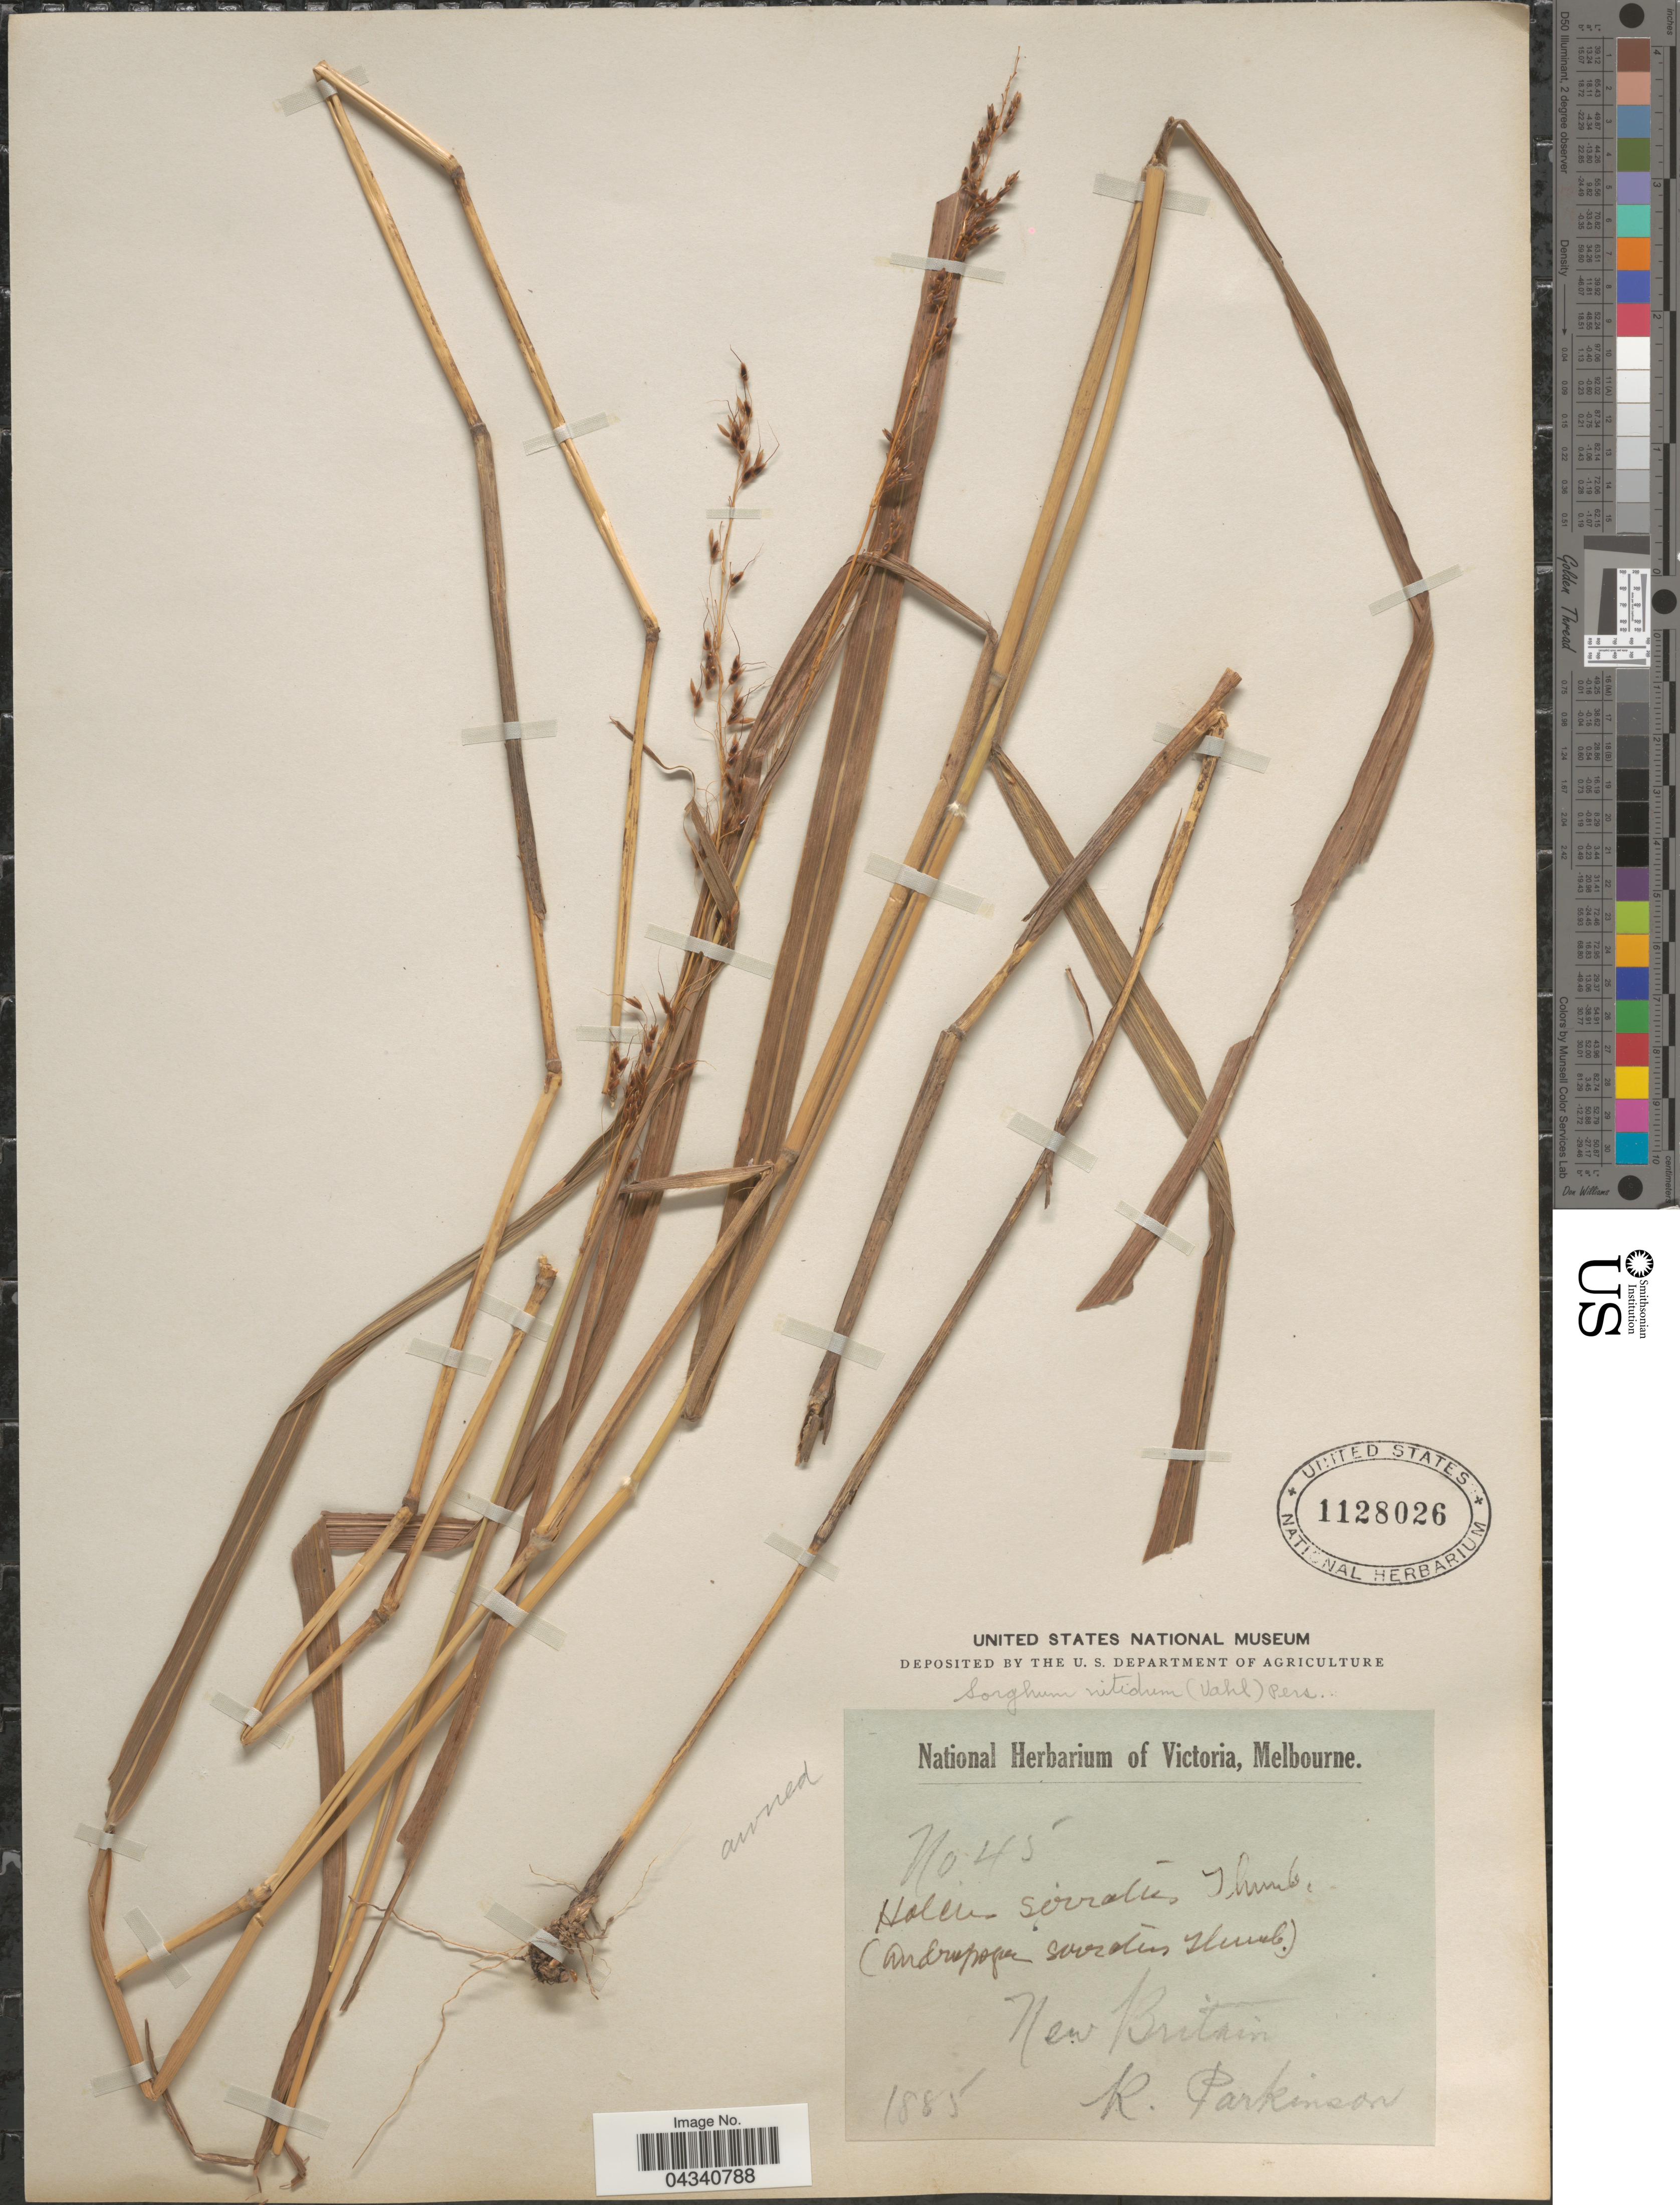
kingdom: Plantae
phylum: Tracheophyta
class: Liliopsida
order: Poales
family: Poaceae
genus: Sorghum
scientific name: Sorghum nitidum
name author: (Vahl) Pers.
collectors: R. Parkinson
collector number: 45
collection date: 1885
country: Papua New Guinea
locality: New Britain.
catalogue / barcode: US 1128026